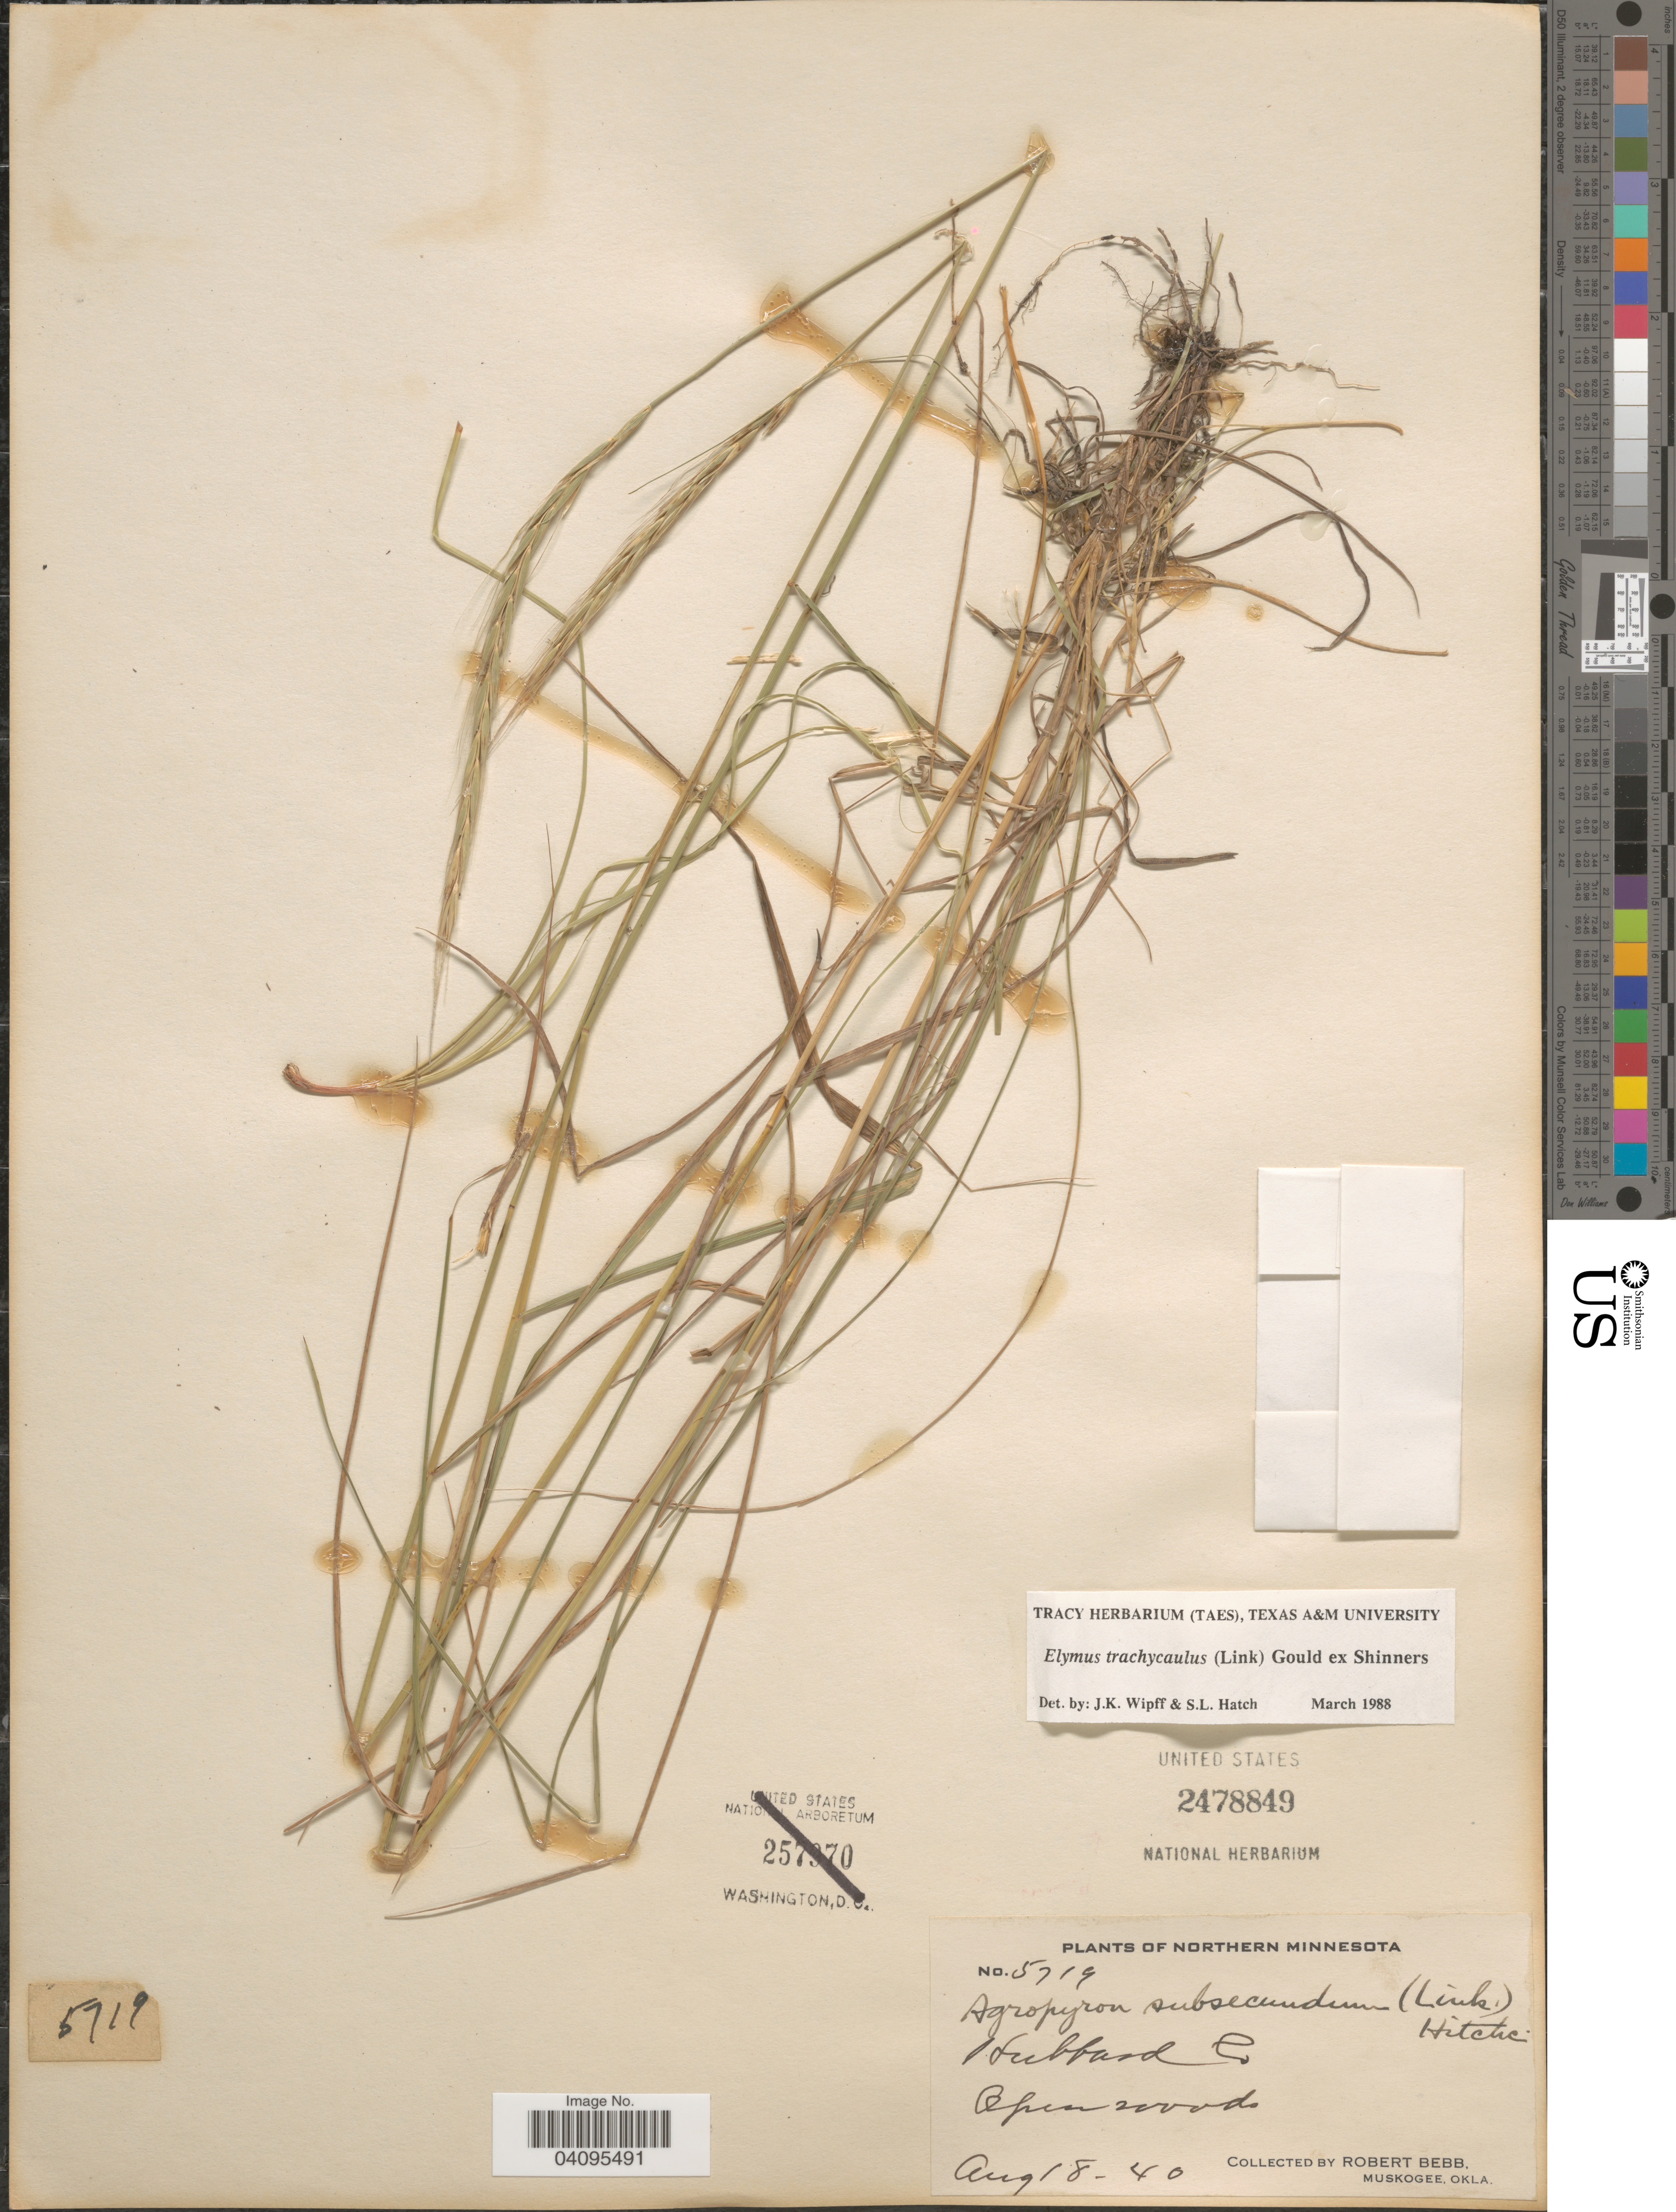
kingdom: Plantae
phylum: Tracheophyta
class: Liliopsida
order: Poales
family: Poaceae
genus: Elymus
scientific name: Elymus trachycaulus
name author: (Link) Gould ex Shinners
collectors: R. Bebb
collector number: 5719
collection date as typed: Transcribed d/m/y: 18/8/40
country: United States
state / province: Minnesota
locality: Northern Minnesota. Hubbard Co. Open wood.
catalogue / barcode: US 2478849